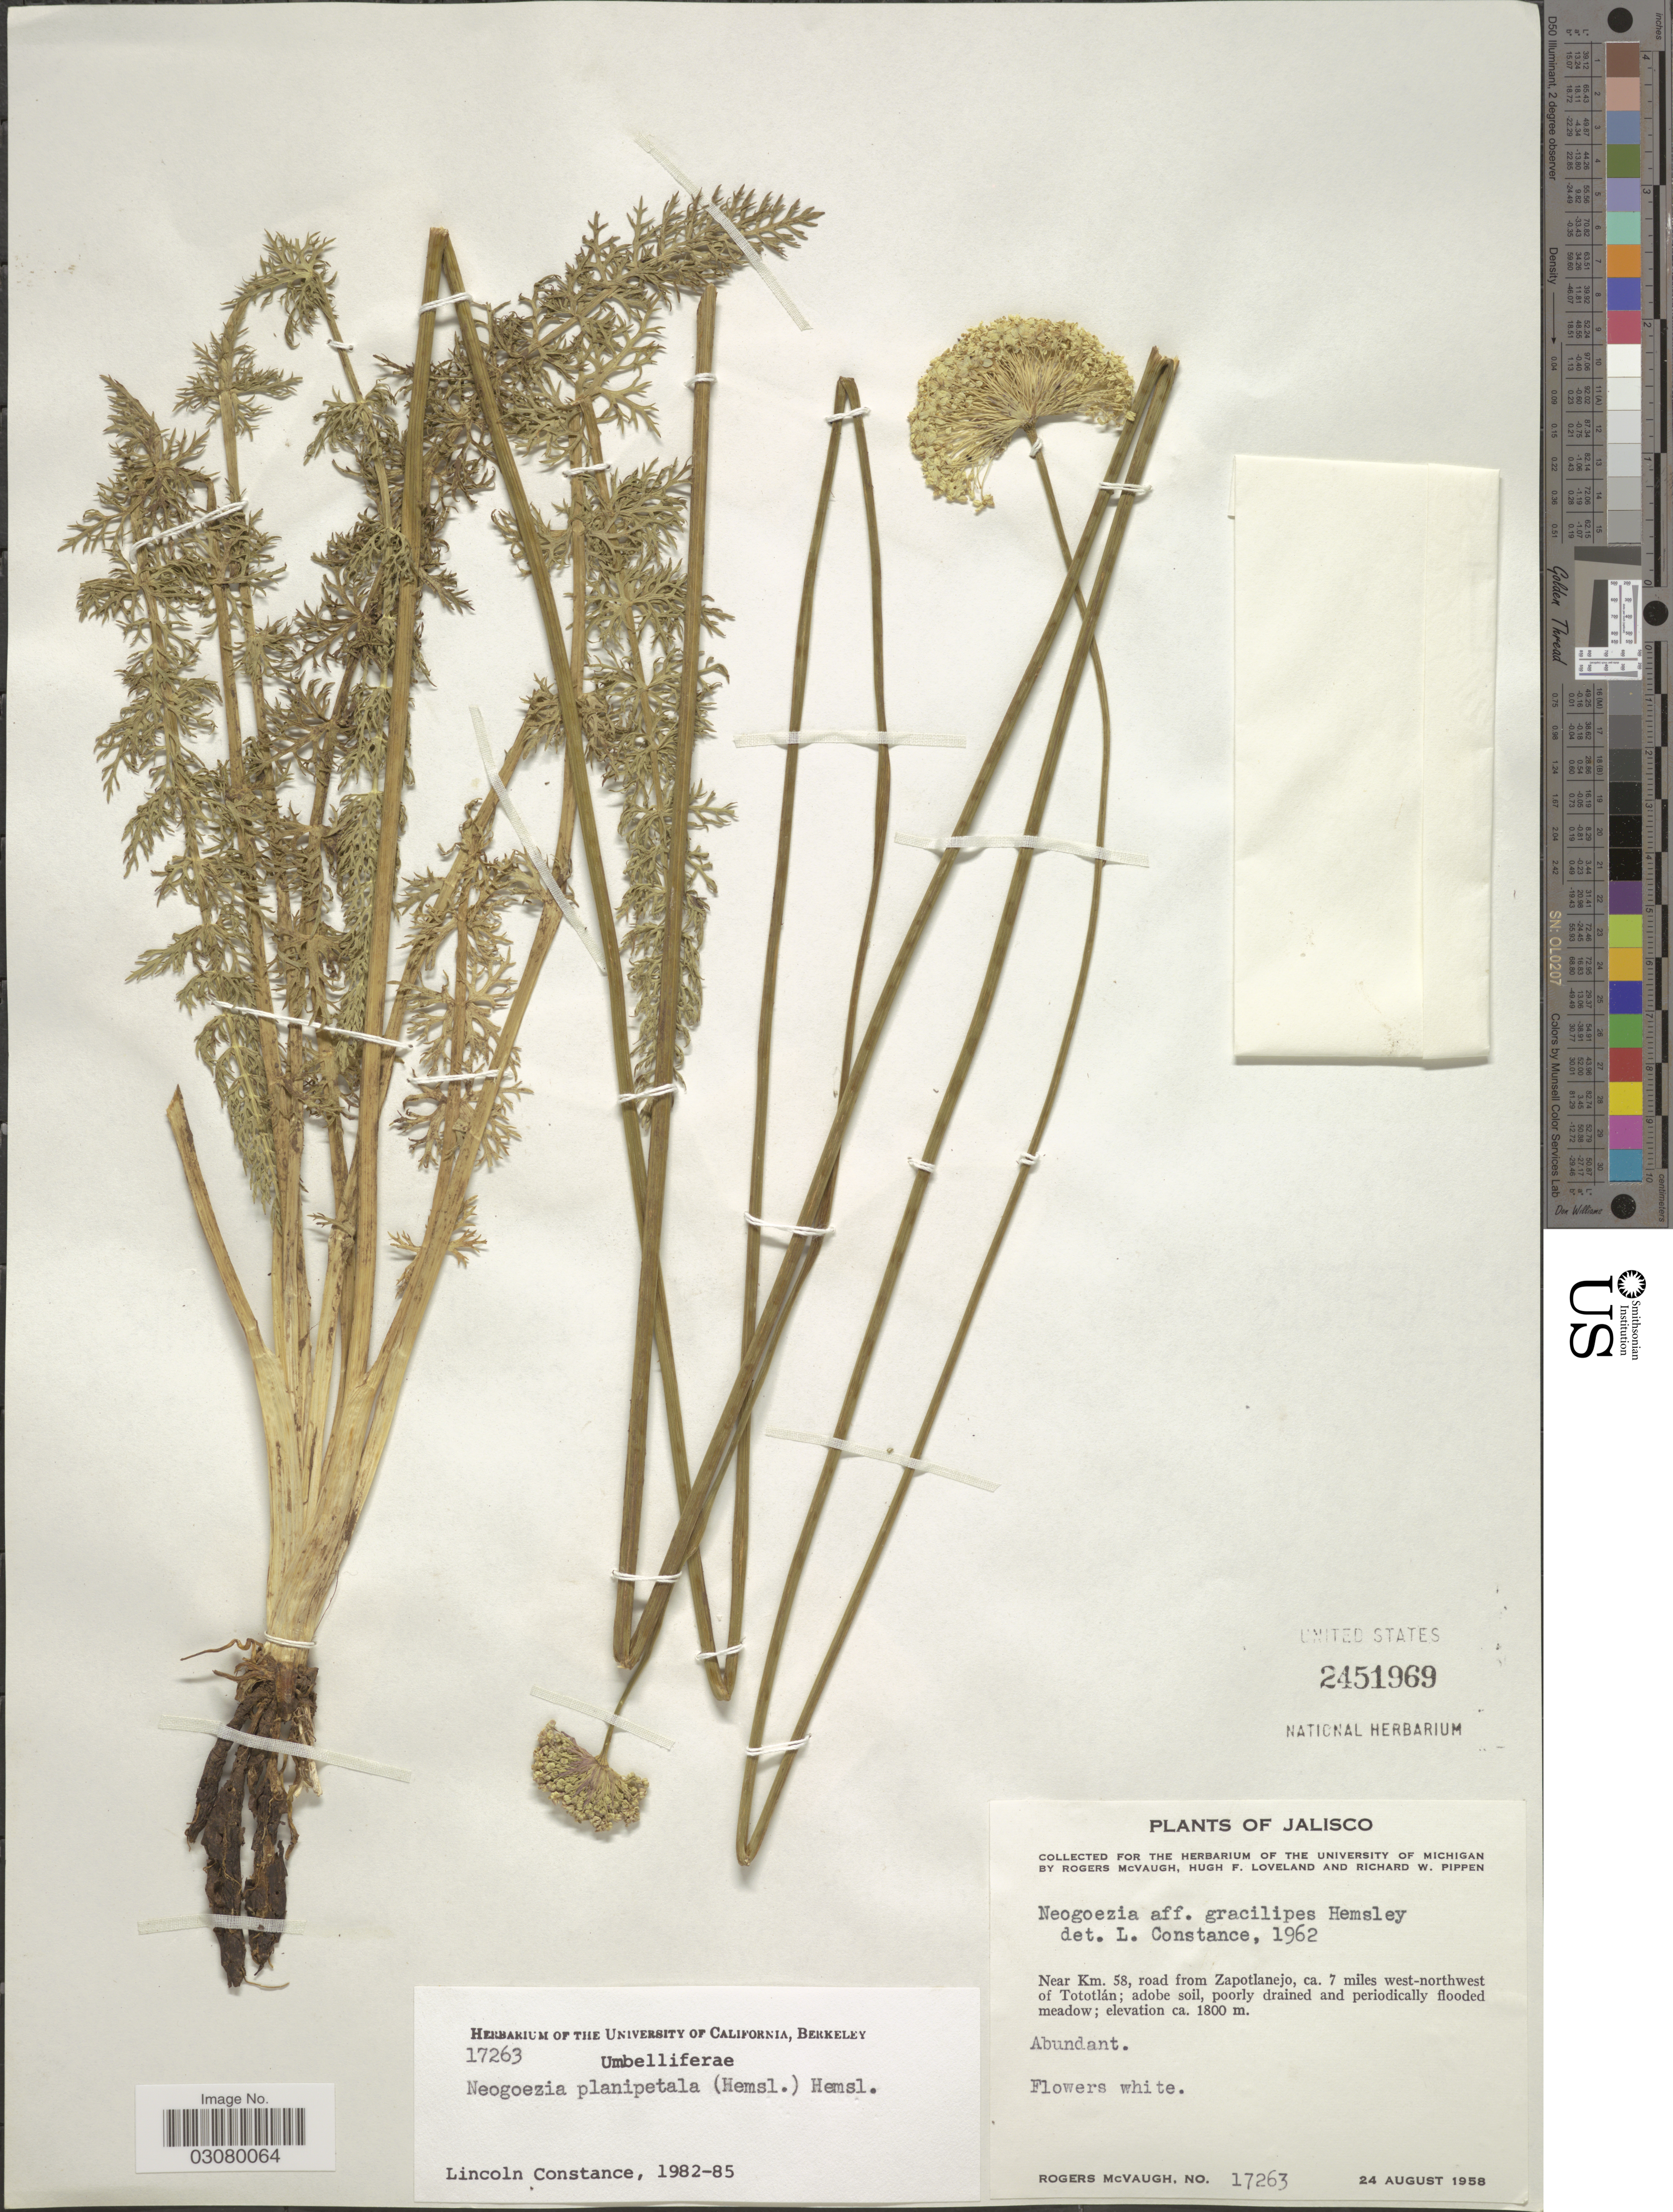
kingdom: Plantae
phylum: Tracheophyta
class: Magnoliopsida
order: Apiales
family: Apiaceae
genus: Neogoezia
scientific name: Neogoezia planipetala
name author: (Hemsl.) Hemsl.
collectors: R. McVaugh, H. Loveland & R. W. Pippen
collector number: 17263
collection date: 1958-08-24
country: Mexico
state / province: Jalisco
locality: Near Km. 58, road from Zapotlanejo, ca. 7 miles west-northwest of Tototlán.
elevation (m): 1800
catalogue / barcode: US 2451969